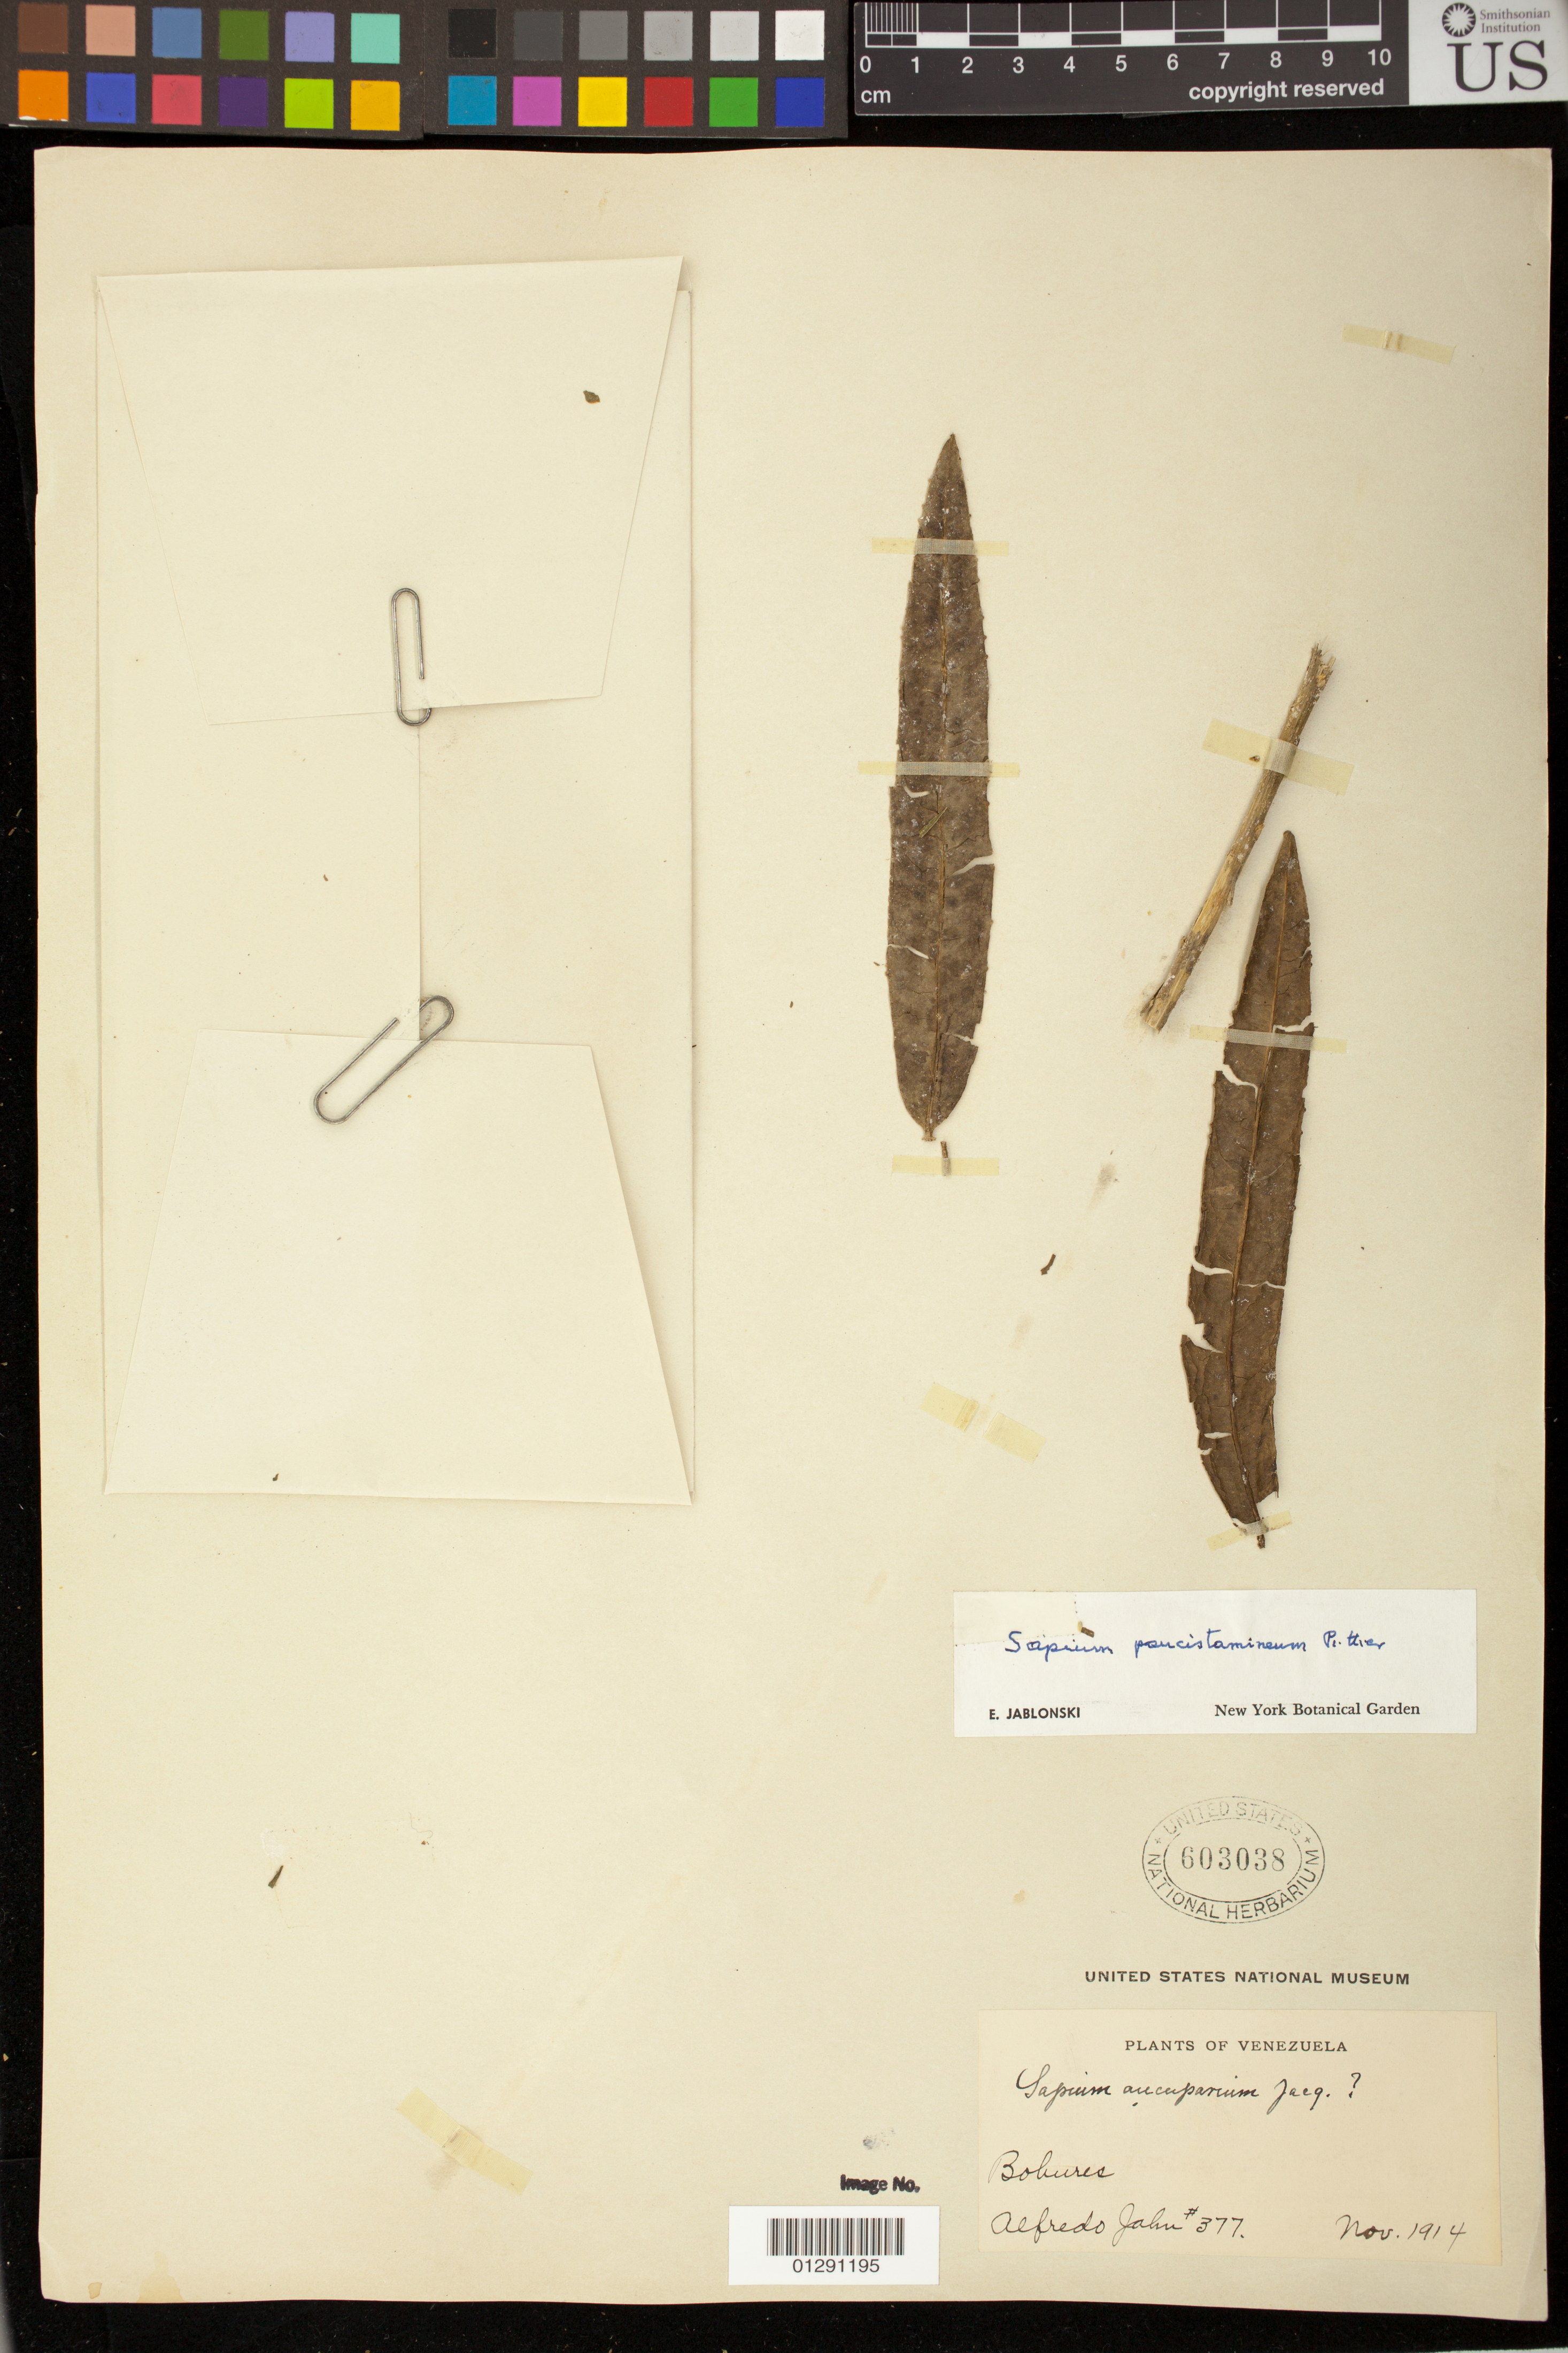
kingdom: Plantae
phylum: Tracheophyta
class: Magnoliopsida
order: Malpighiales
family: Euphorbiaceae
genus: Sapium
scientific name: Sapium glandulatum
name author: (Vell.) Pax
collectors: A. Jahn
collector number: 377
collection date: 1914-11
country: Venezuela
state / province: Zulia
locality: Bobures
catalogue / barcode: US 603038